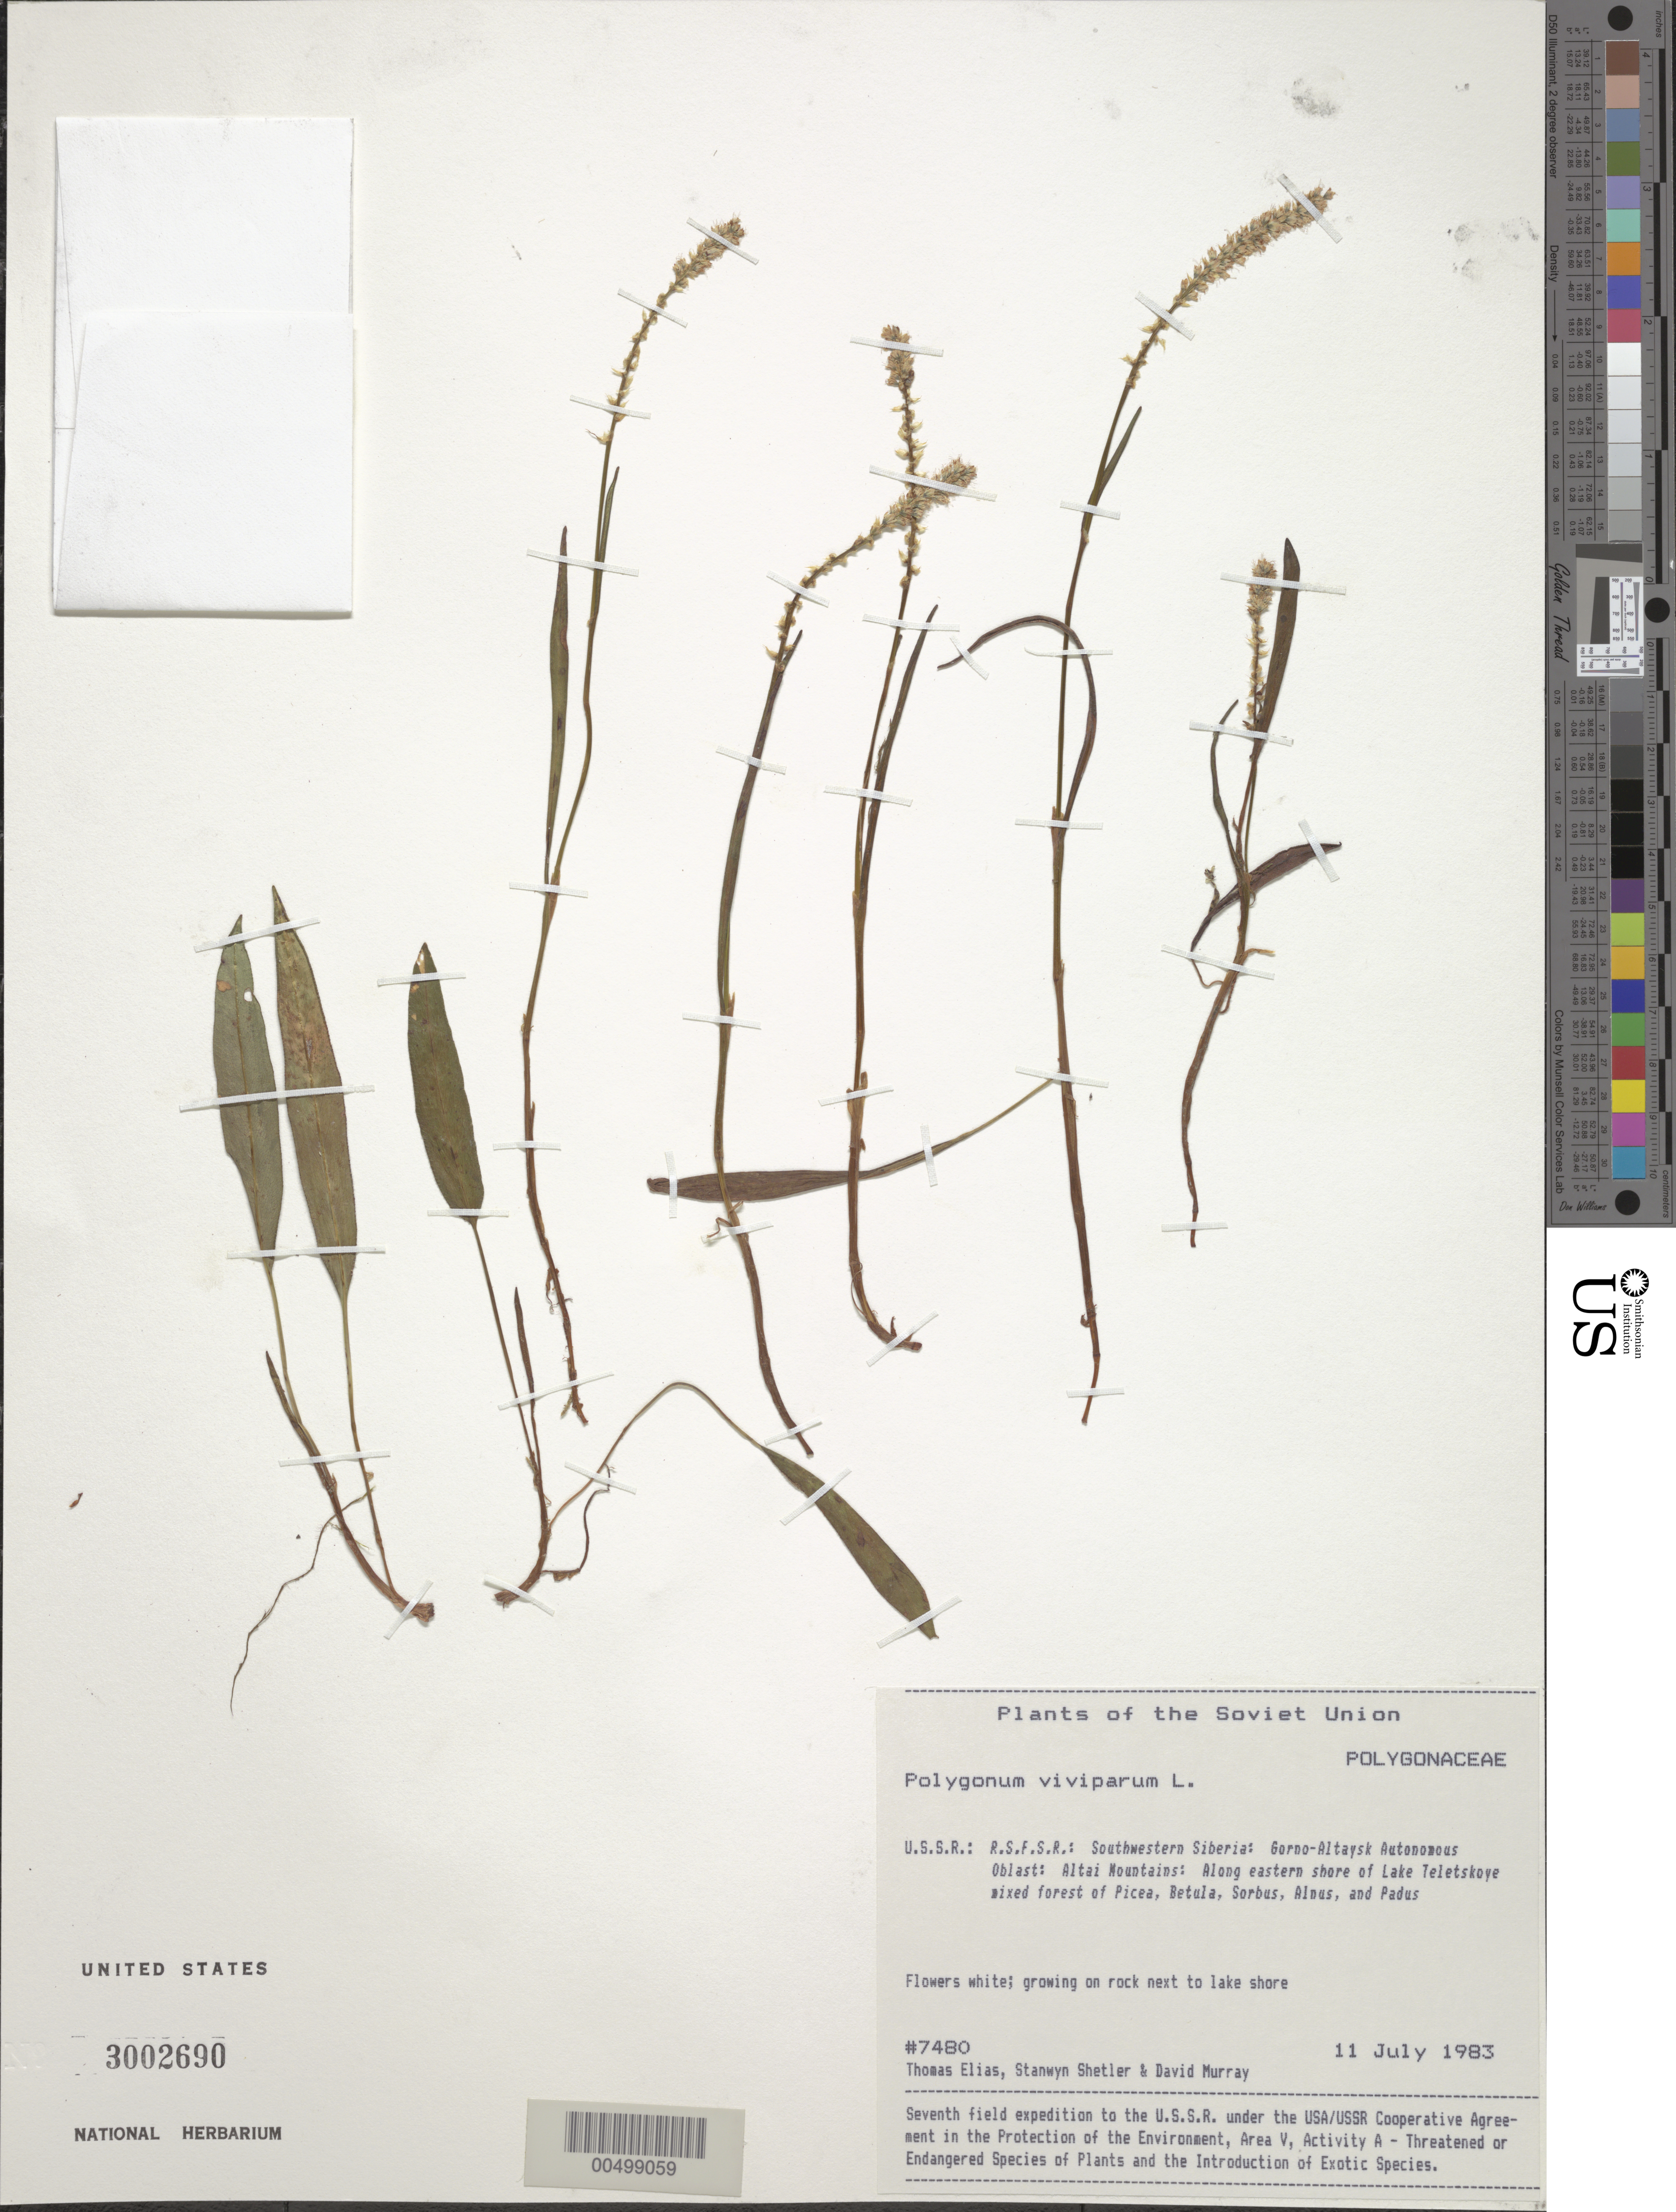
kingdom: Plantae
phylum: Tracheophyta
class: Magnoliopsida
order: Caryophyllales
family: Polygonaceae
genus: Bistorta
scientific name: Bistorta vivipara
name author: (L.) Delarbre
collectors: T. Elias, S. Shetler & D. F. Murray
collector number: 7480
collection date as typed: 11 Jul 1983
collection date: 1983-07-11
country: Russian Federation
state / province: Altai Republic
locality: Altai Mountains, along eastern shore of Lake Teletskoye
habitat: mixed forest of Picea, Betula, Sorbus, Alnus, and Padus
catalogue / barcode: US 3002690